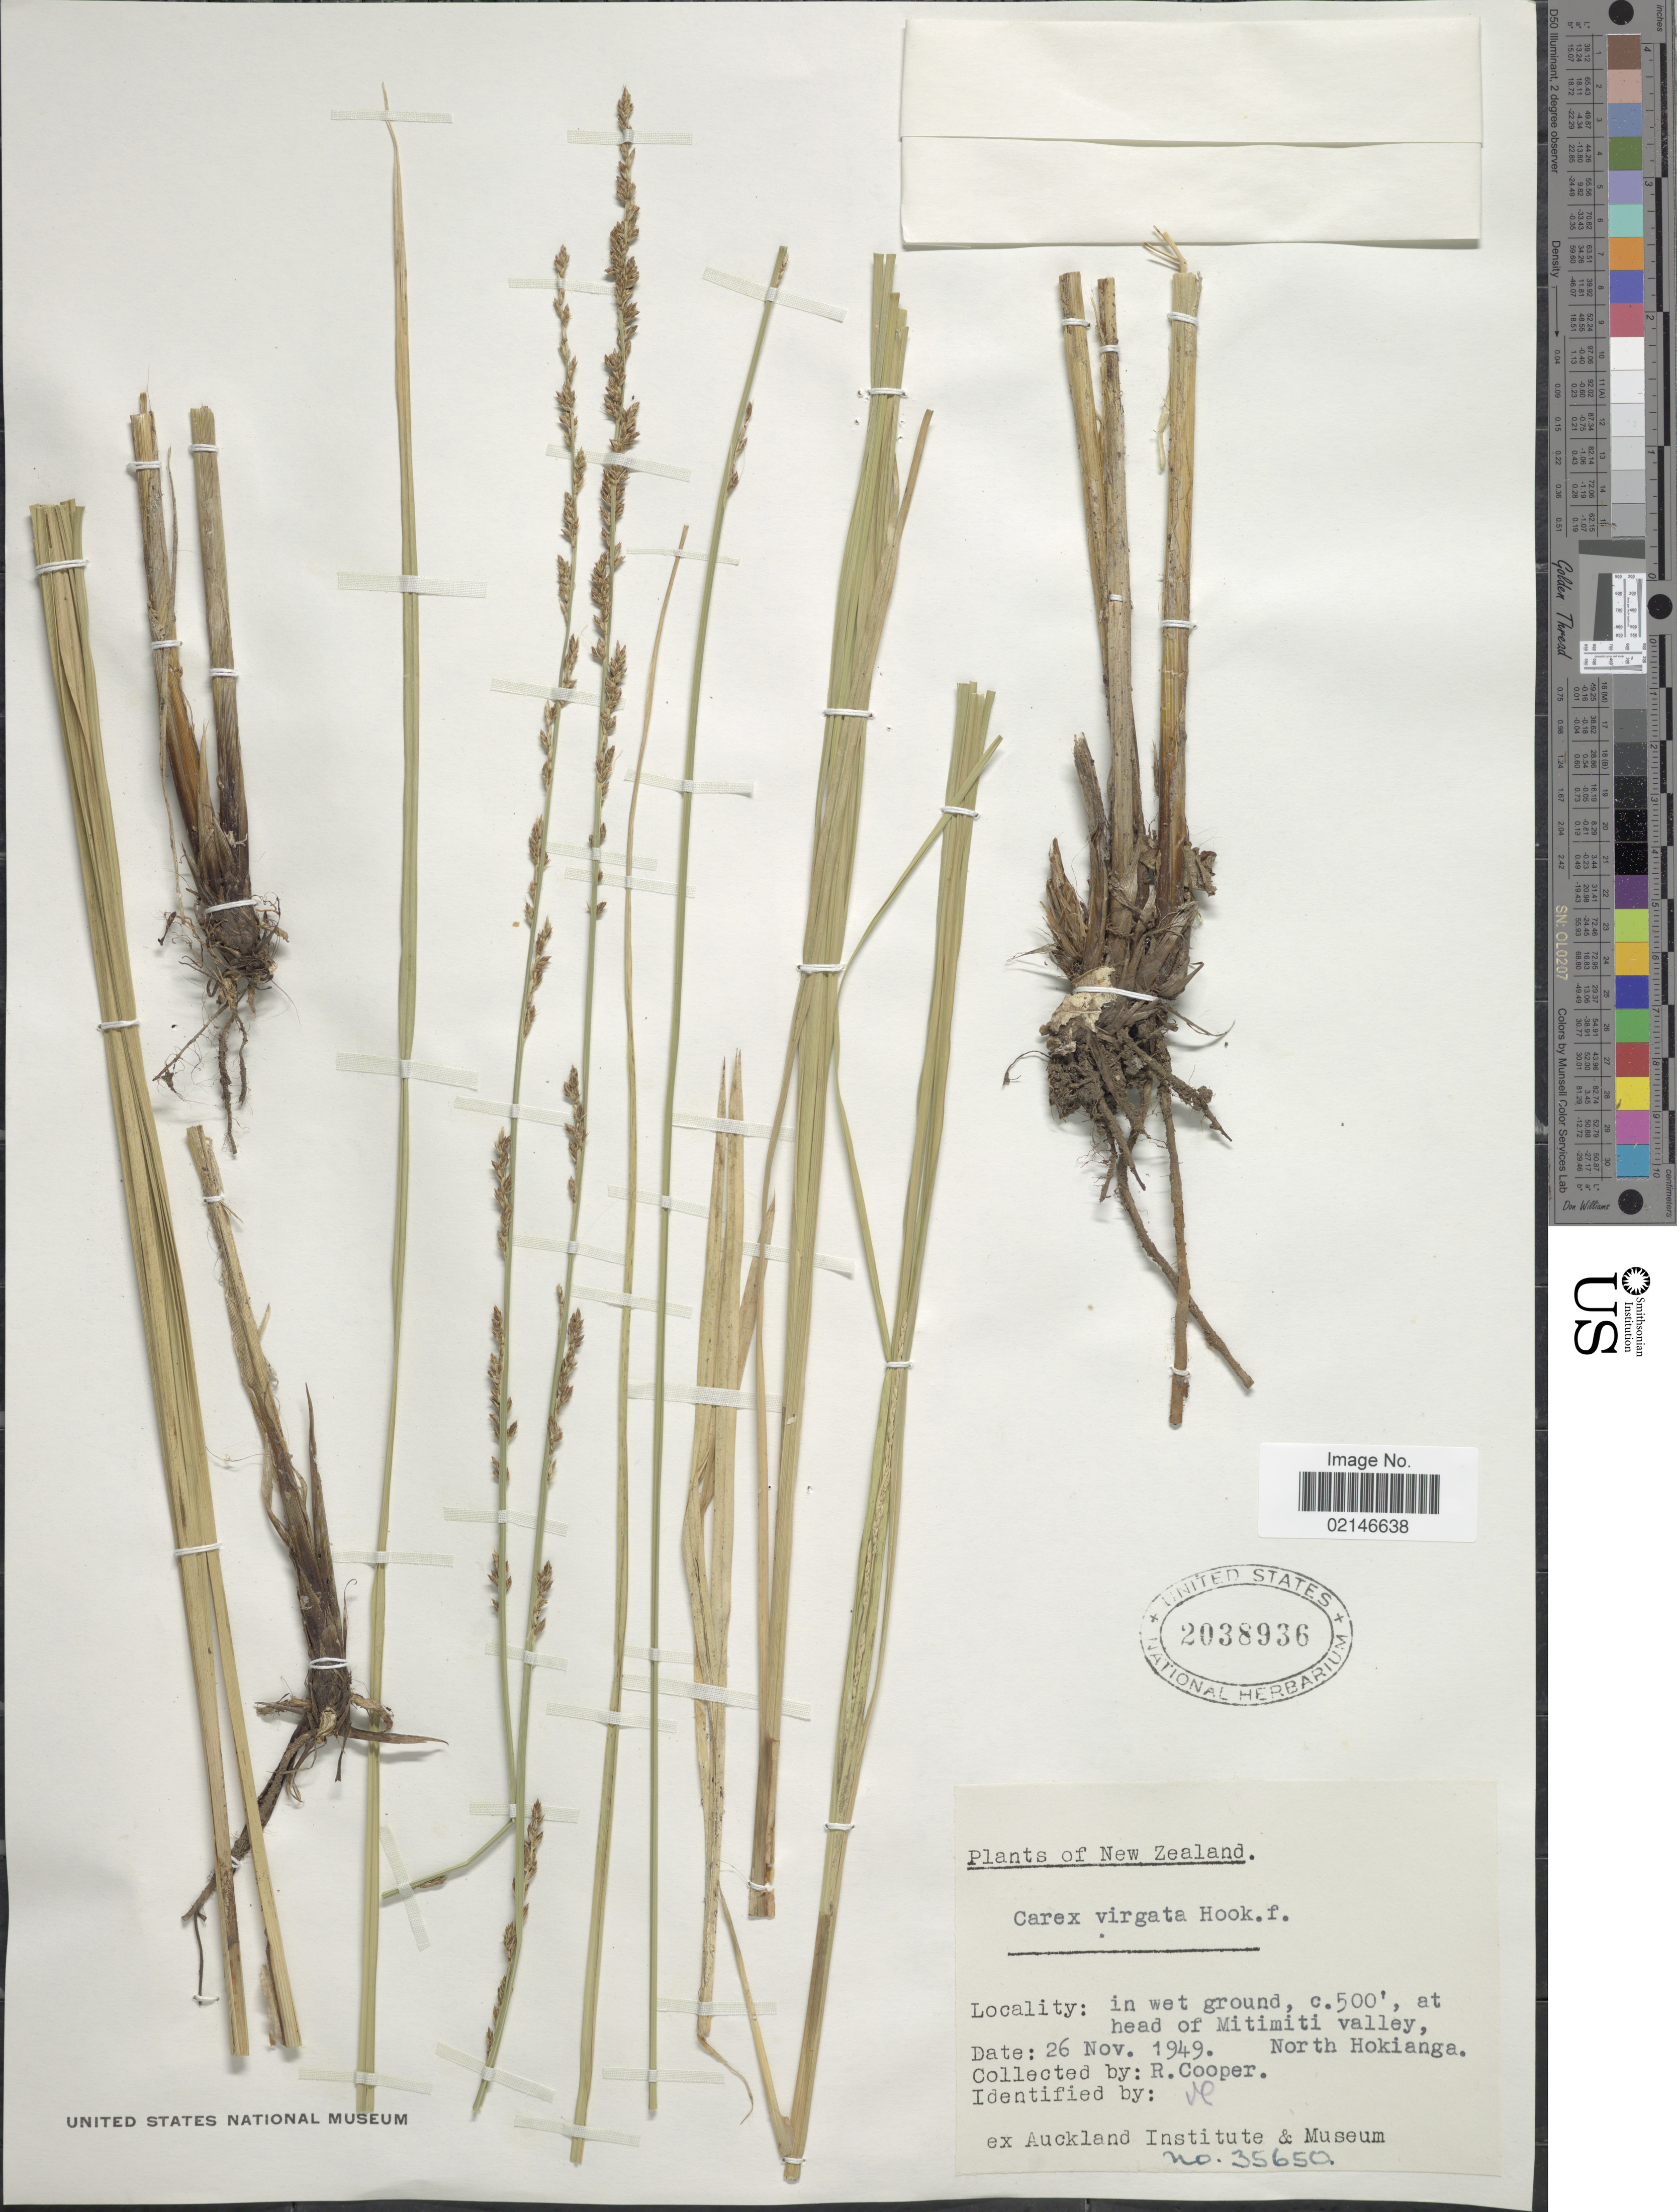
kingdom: Plantae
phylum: Tracheophyta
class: Liliopsida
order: Poales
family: Cyperaceae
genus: Carex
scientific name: Carex virgata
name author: Sol. ex Boott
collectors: R. Cooper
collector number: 35650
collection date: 1949-11-26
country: New Zealand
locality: In wet ground, at head of Mitimiti Valley, North Hokianga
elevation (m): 152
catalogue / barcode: US 2038936